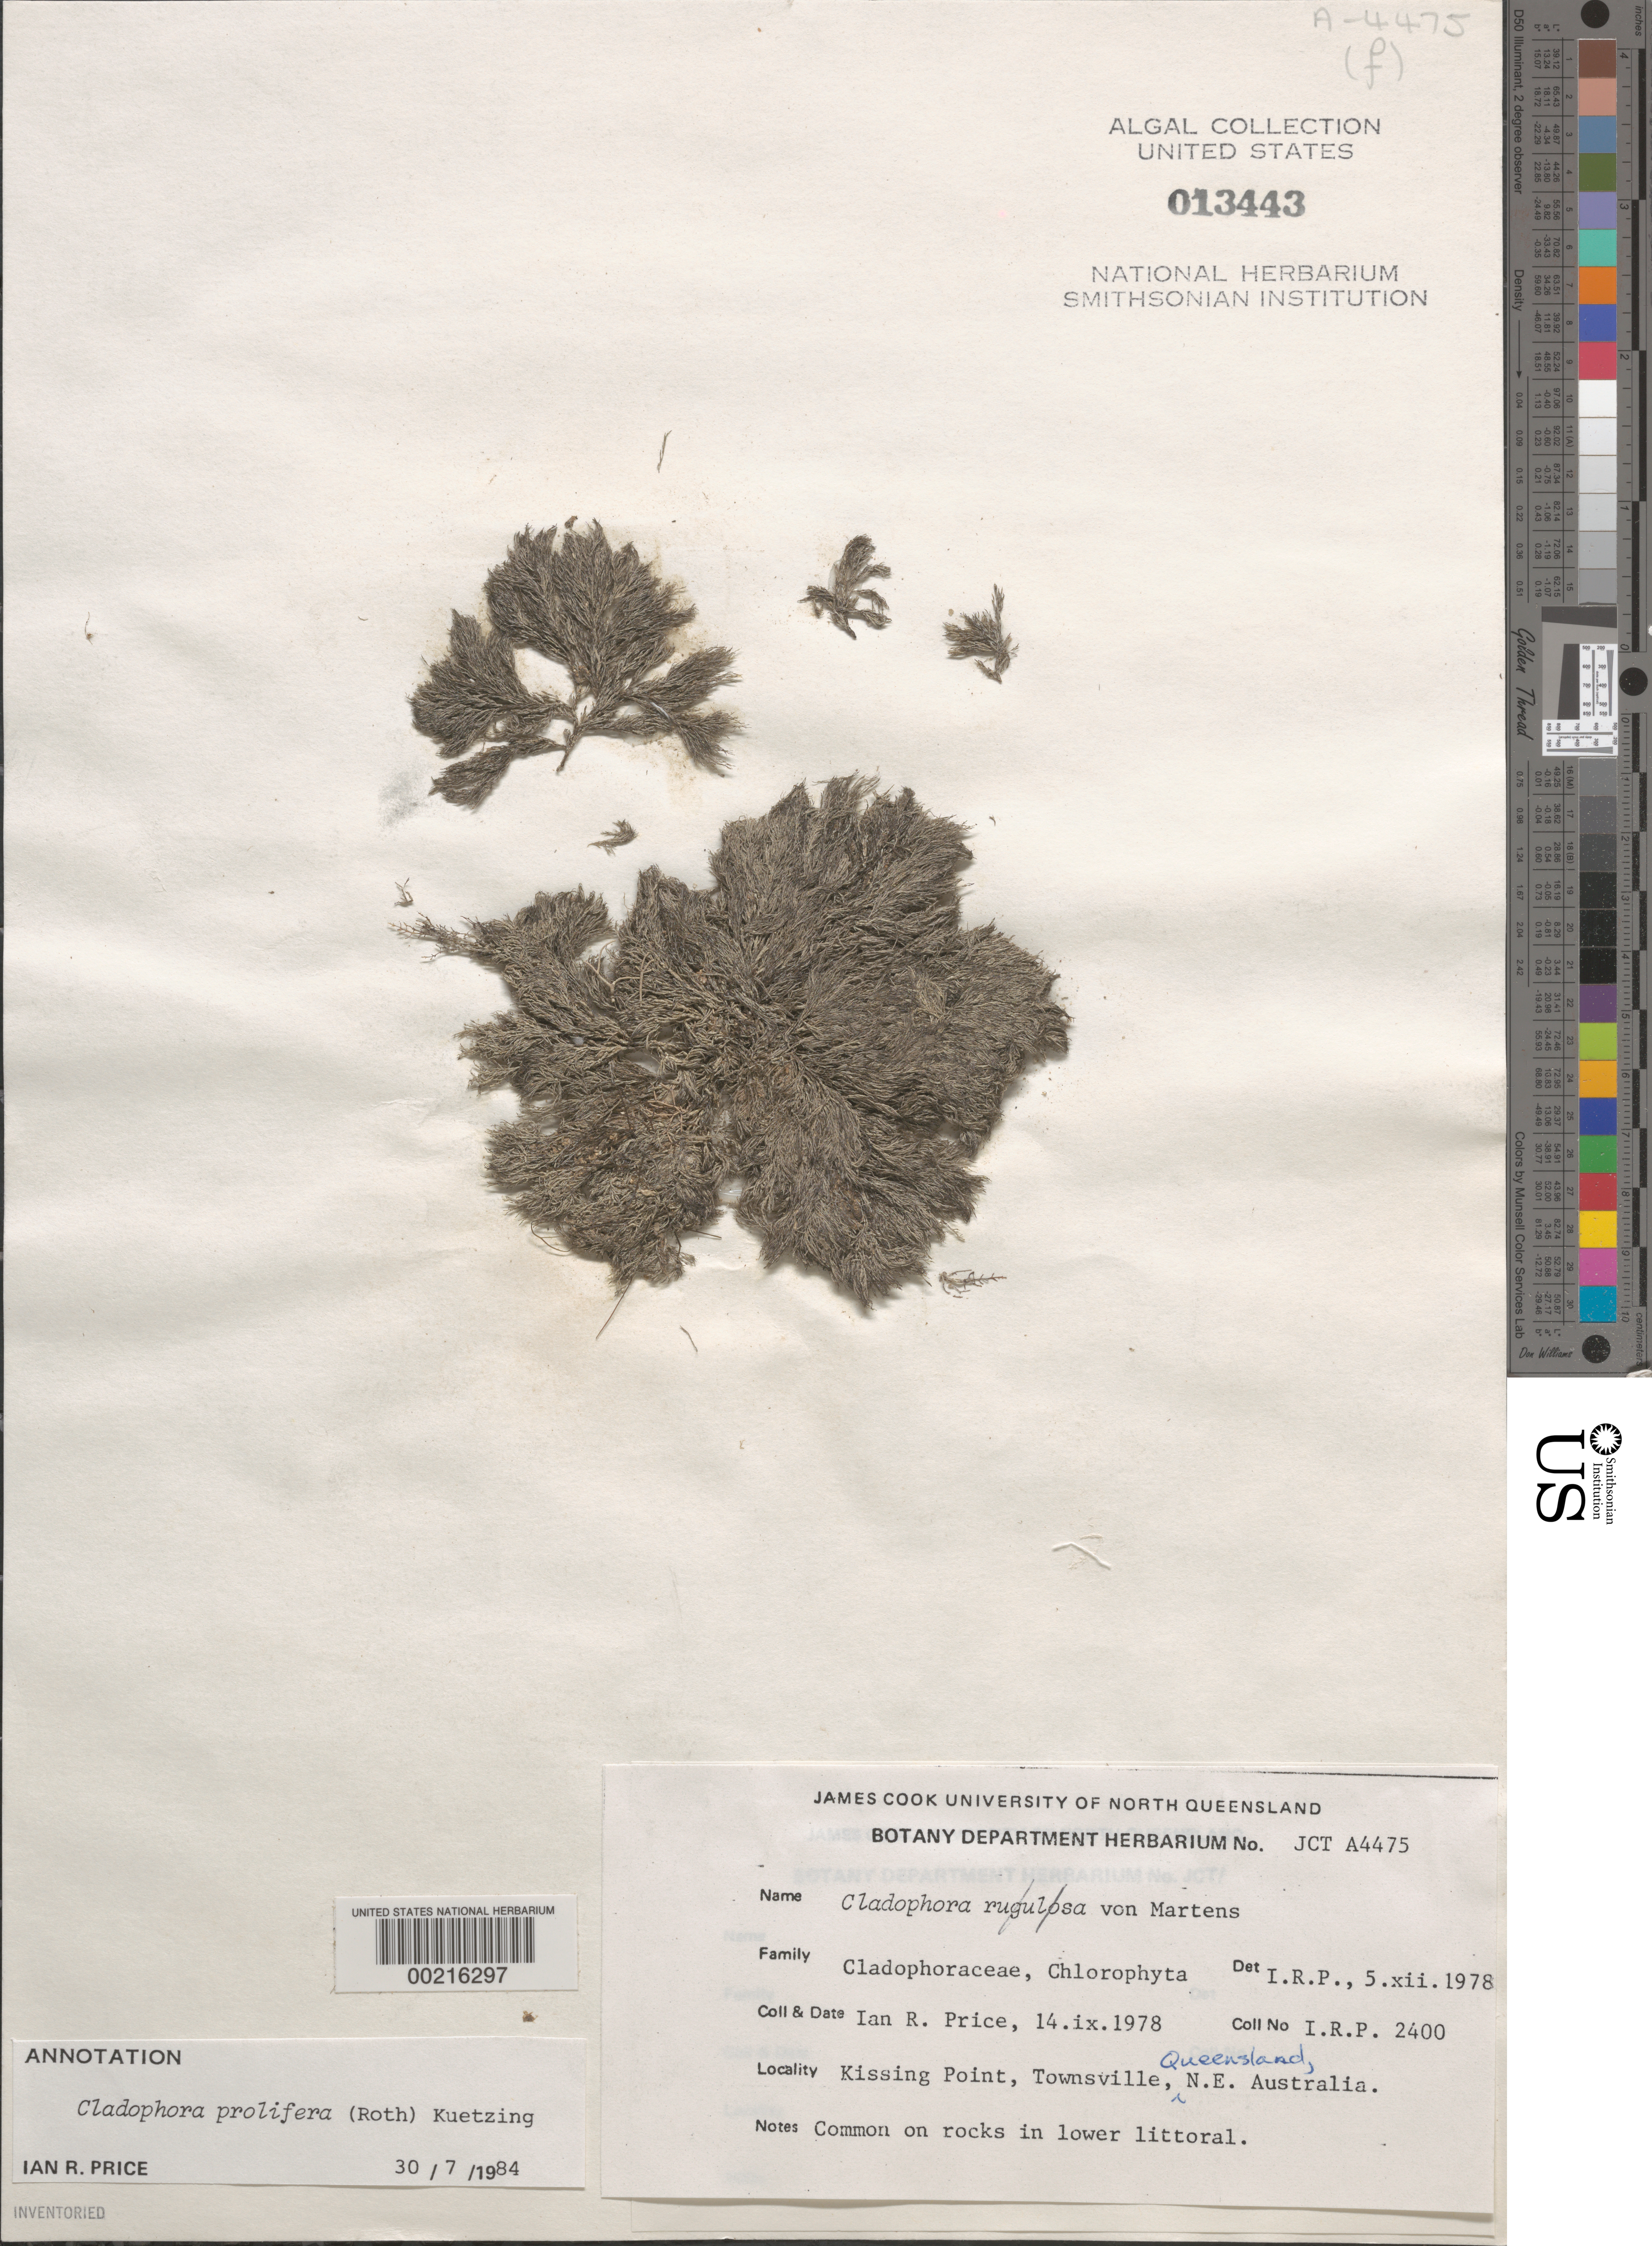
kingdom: Plantae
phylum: Chlorophyta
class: Ulvophyceae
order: Cladophorales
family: Cladophoraceae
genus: Cladophora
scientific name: Cladophora prolifera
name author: (Roth) Kütz.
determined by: Price, I. R.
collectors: I. Price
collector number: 2400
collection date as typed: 14 Sep 1978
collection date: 1978-09-14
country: Australia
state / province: Queensland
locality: Kissing Point, Townsville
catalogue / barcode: US 13443